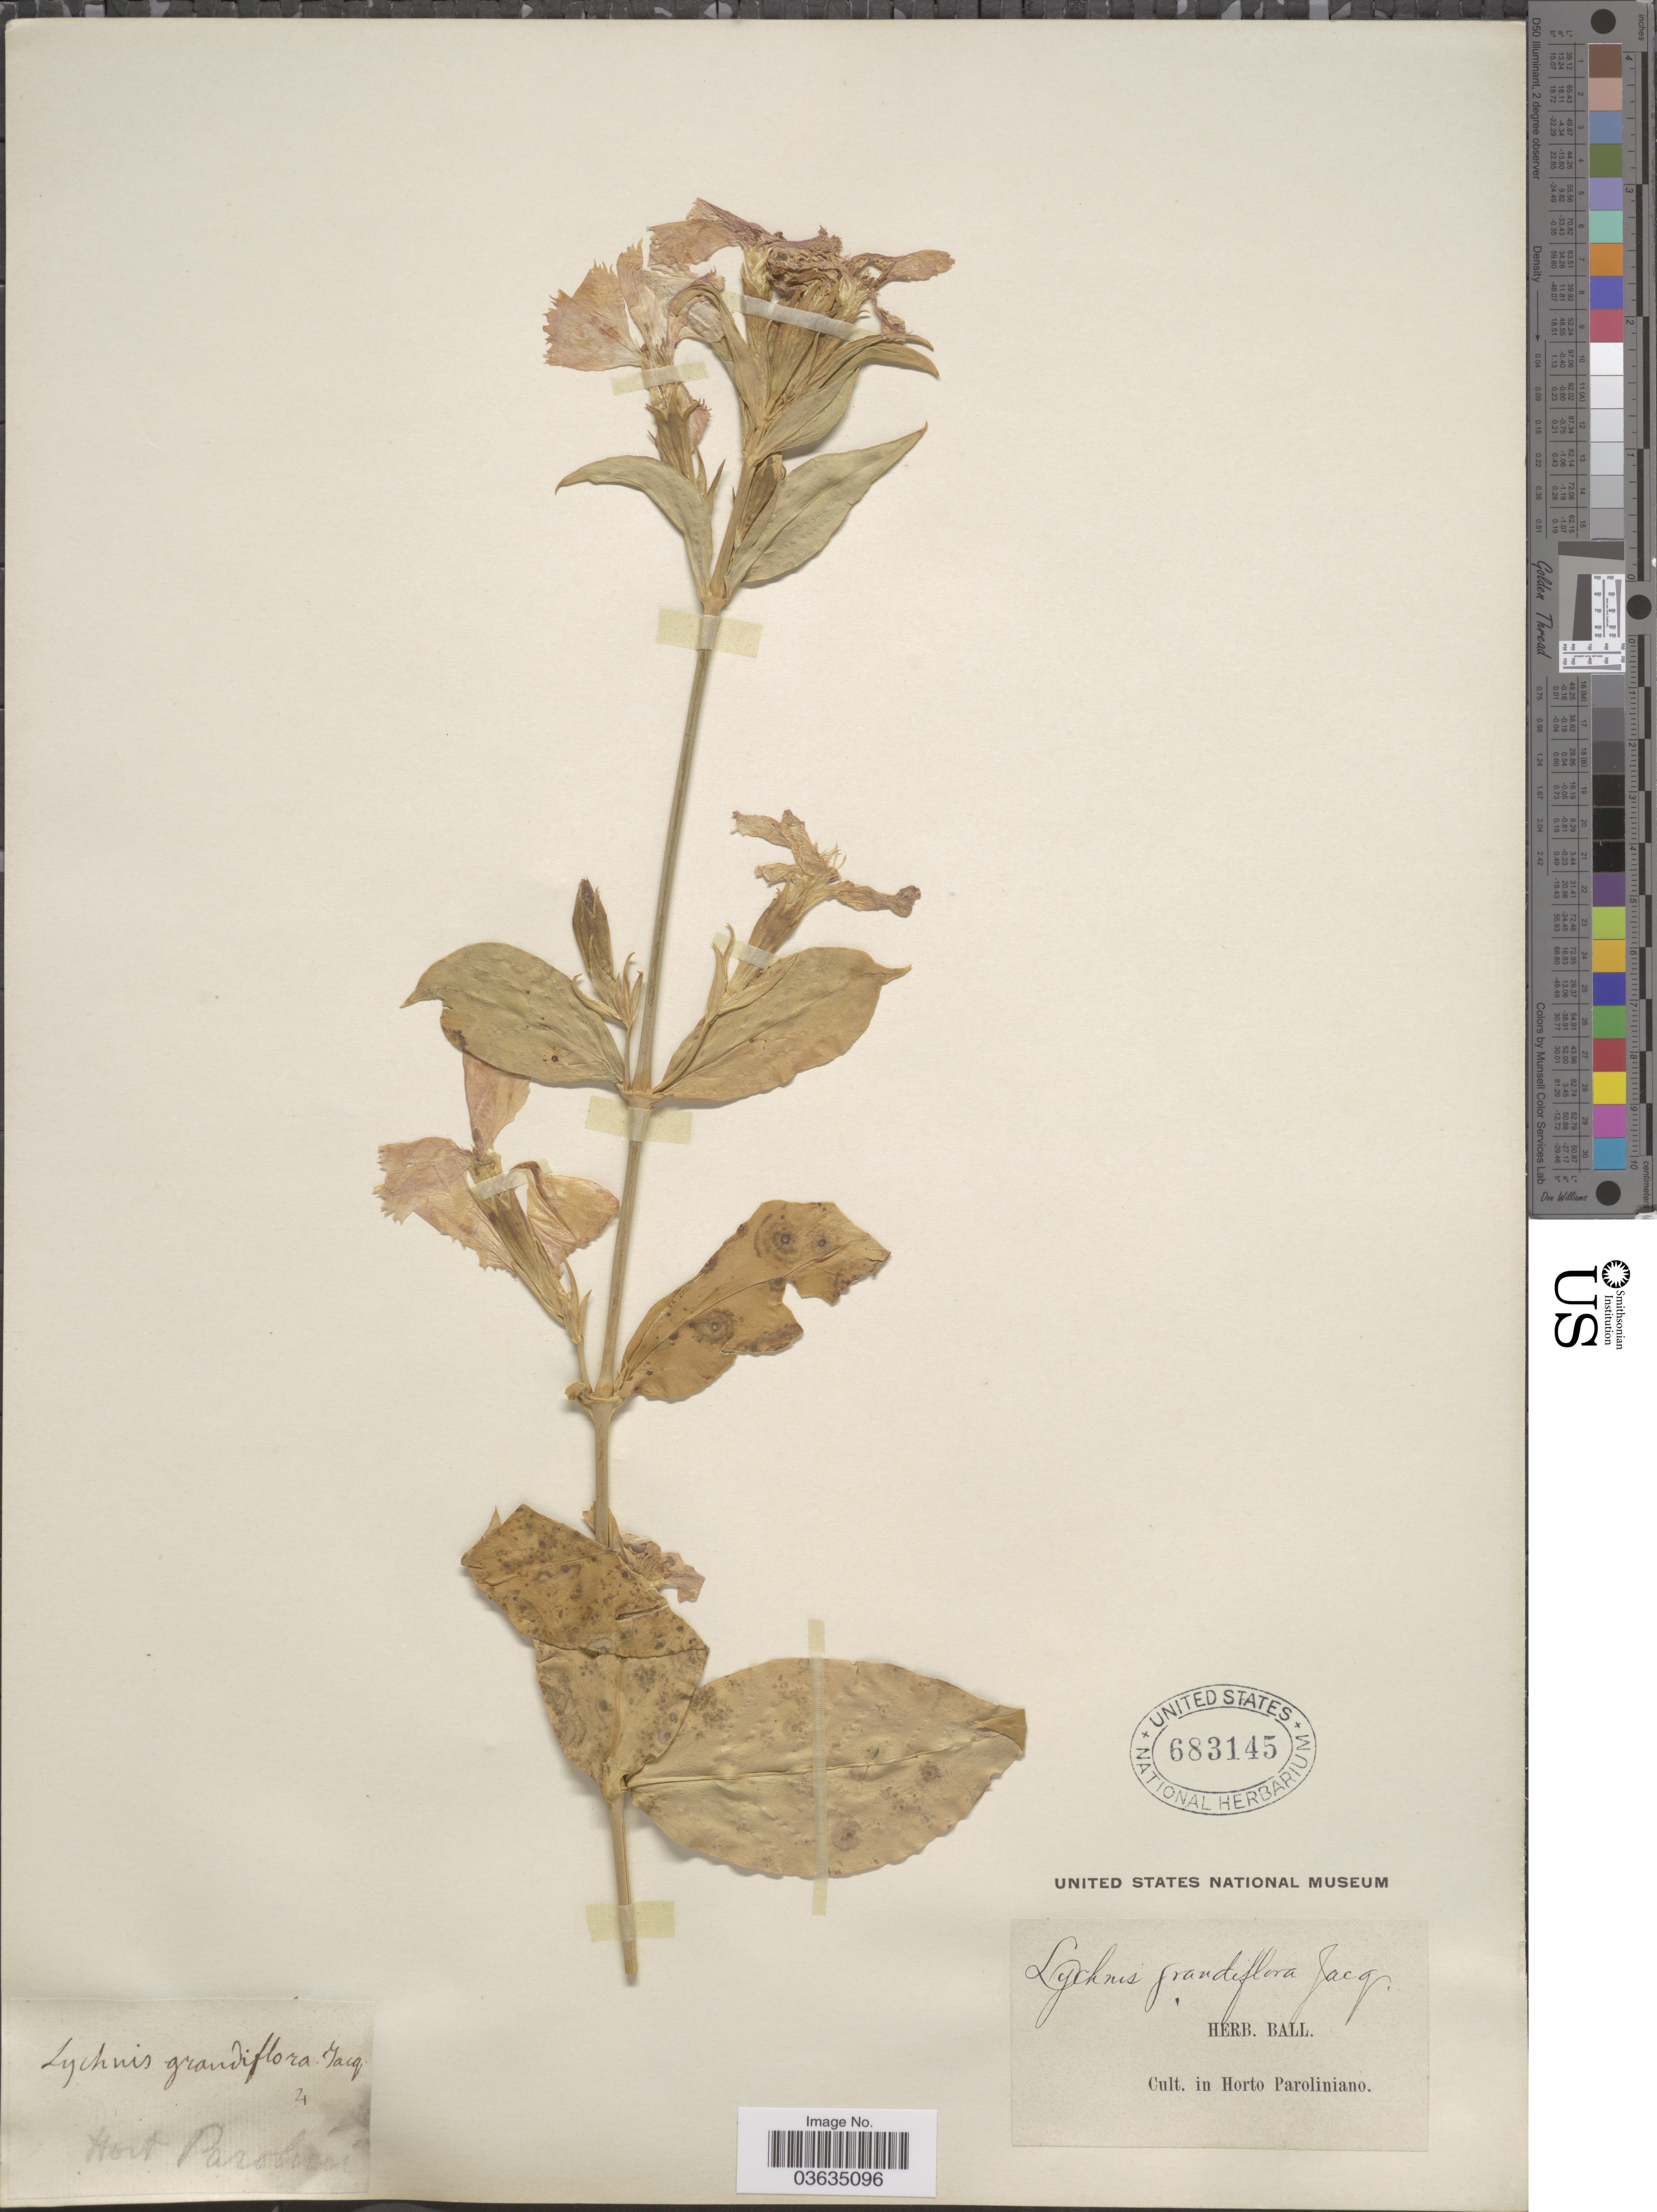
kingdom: Plantae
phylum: Tracheophyta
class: Magnoliopsida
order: Caryophyllales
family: Caryophyllaceae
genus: Silene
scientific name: Silene banksia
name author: (Meerb.) Mabb.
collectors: ex herb. Ball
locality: Cult. in Horto Paroliniano.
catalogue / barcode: US 683145